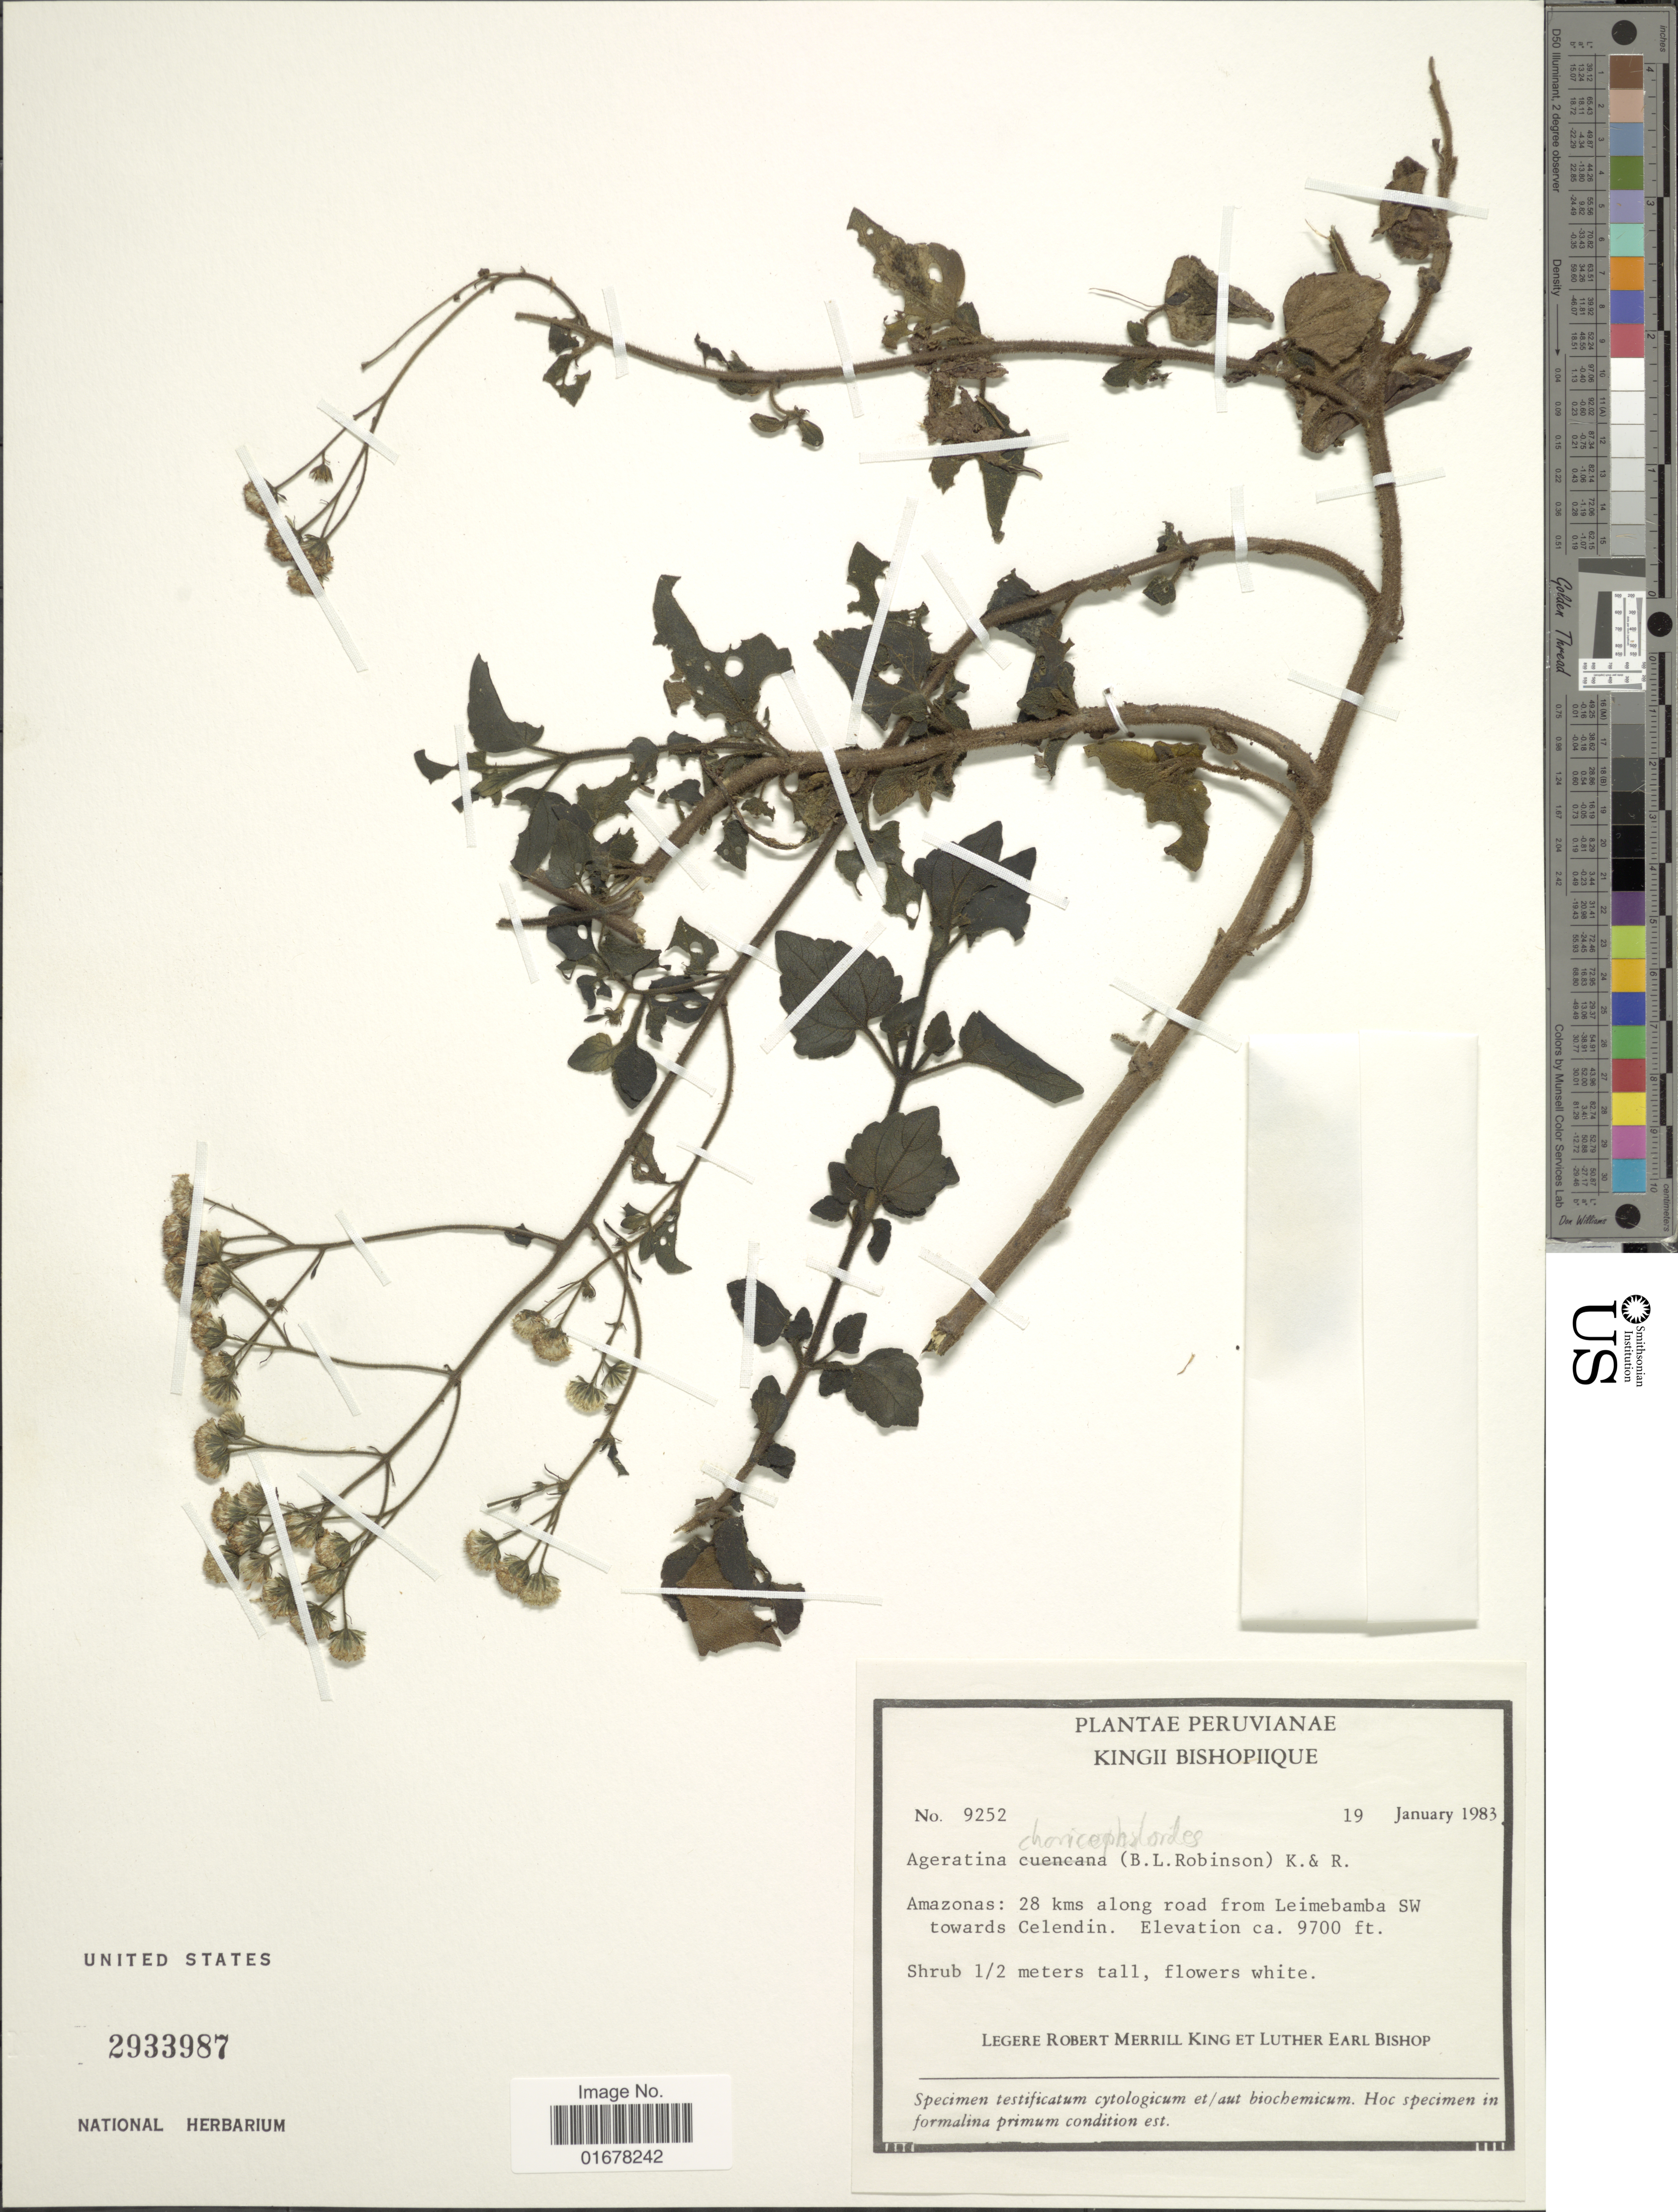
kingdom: Plantae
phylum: Tracheophyta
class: Magnoliopsida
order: Asterales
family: Asteraceae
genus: Ageratina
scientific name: Ageratina choricephaloides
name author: (B.L. Rob.) R.M. King & H. Rob.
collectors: R. M. King & L. E. Bishop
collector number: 9252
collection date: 1983-01-19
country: Peru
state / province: Amazonas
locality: Amazonas: 28 kms along road from Leimebamba SW towards Celendin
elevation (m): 2957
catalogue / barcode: US 2933987